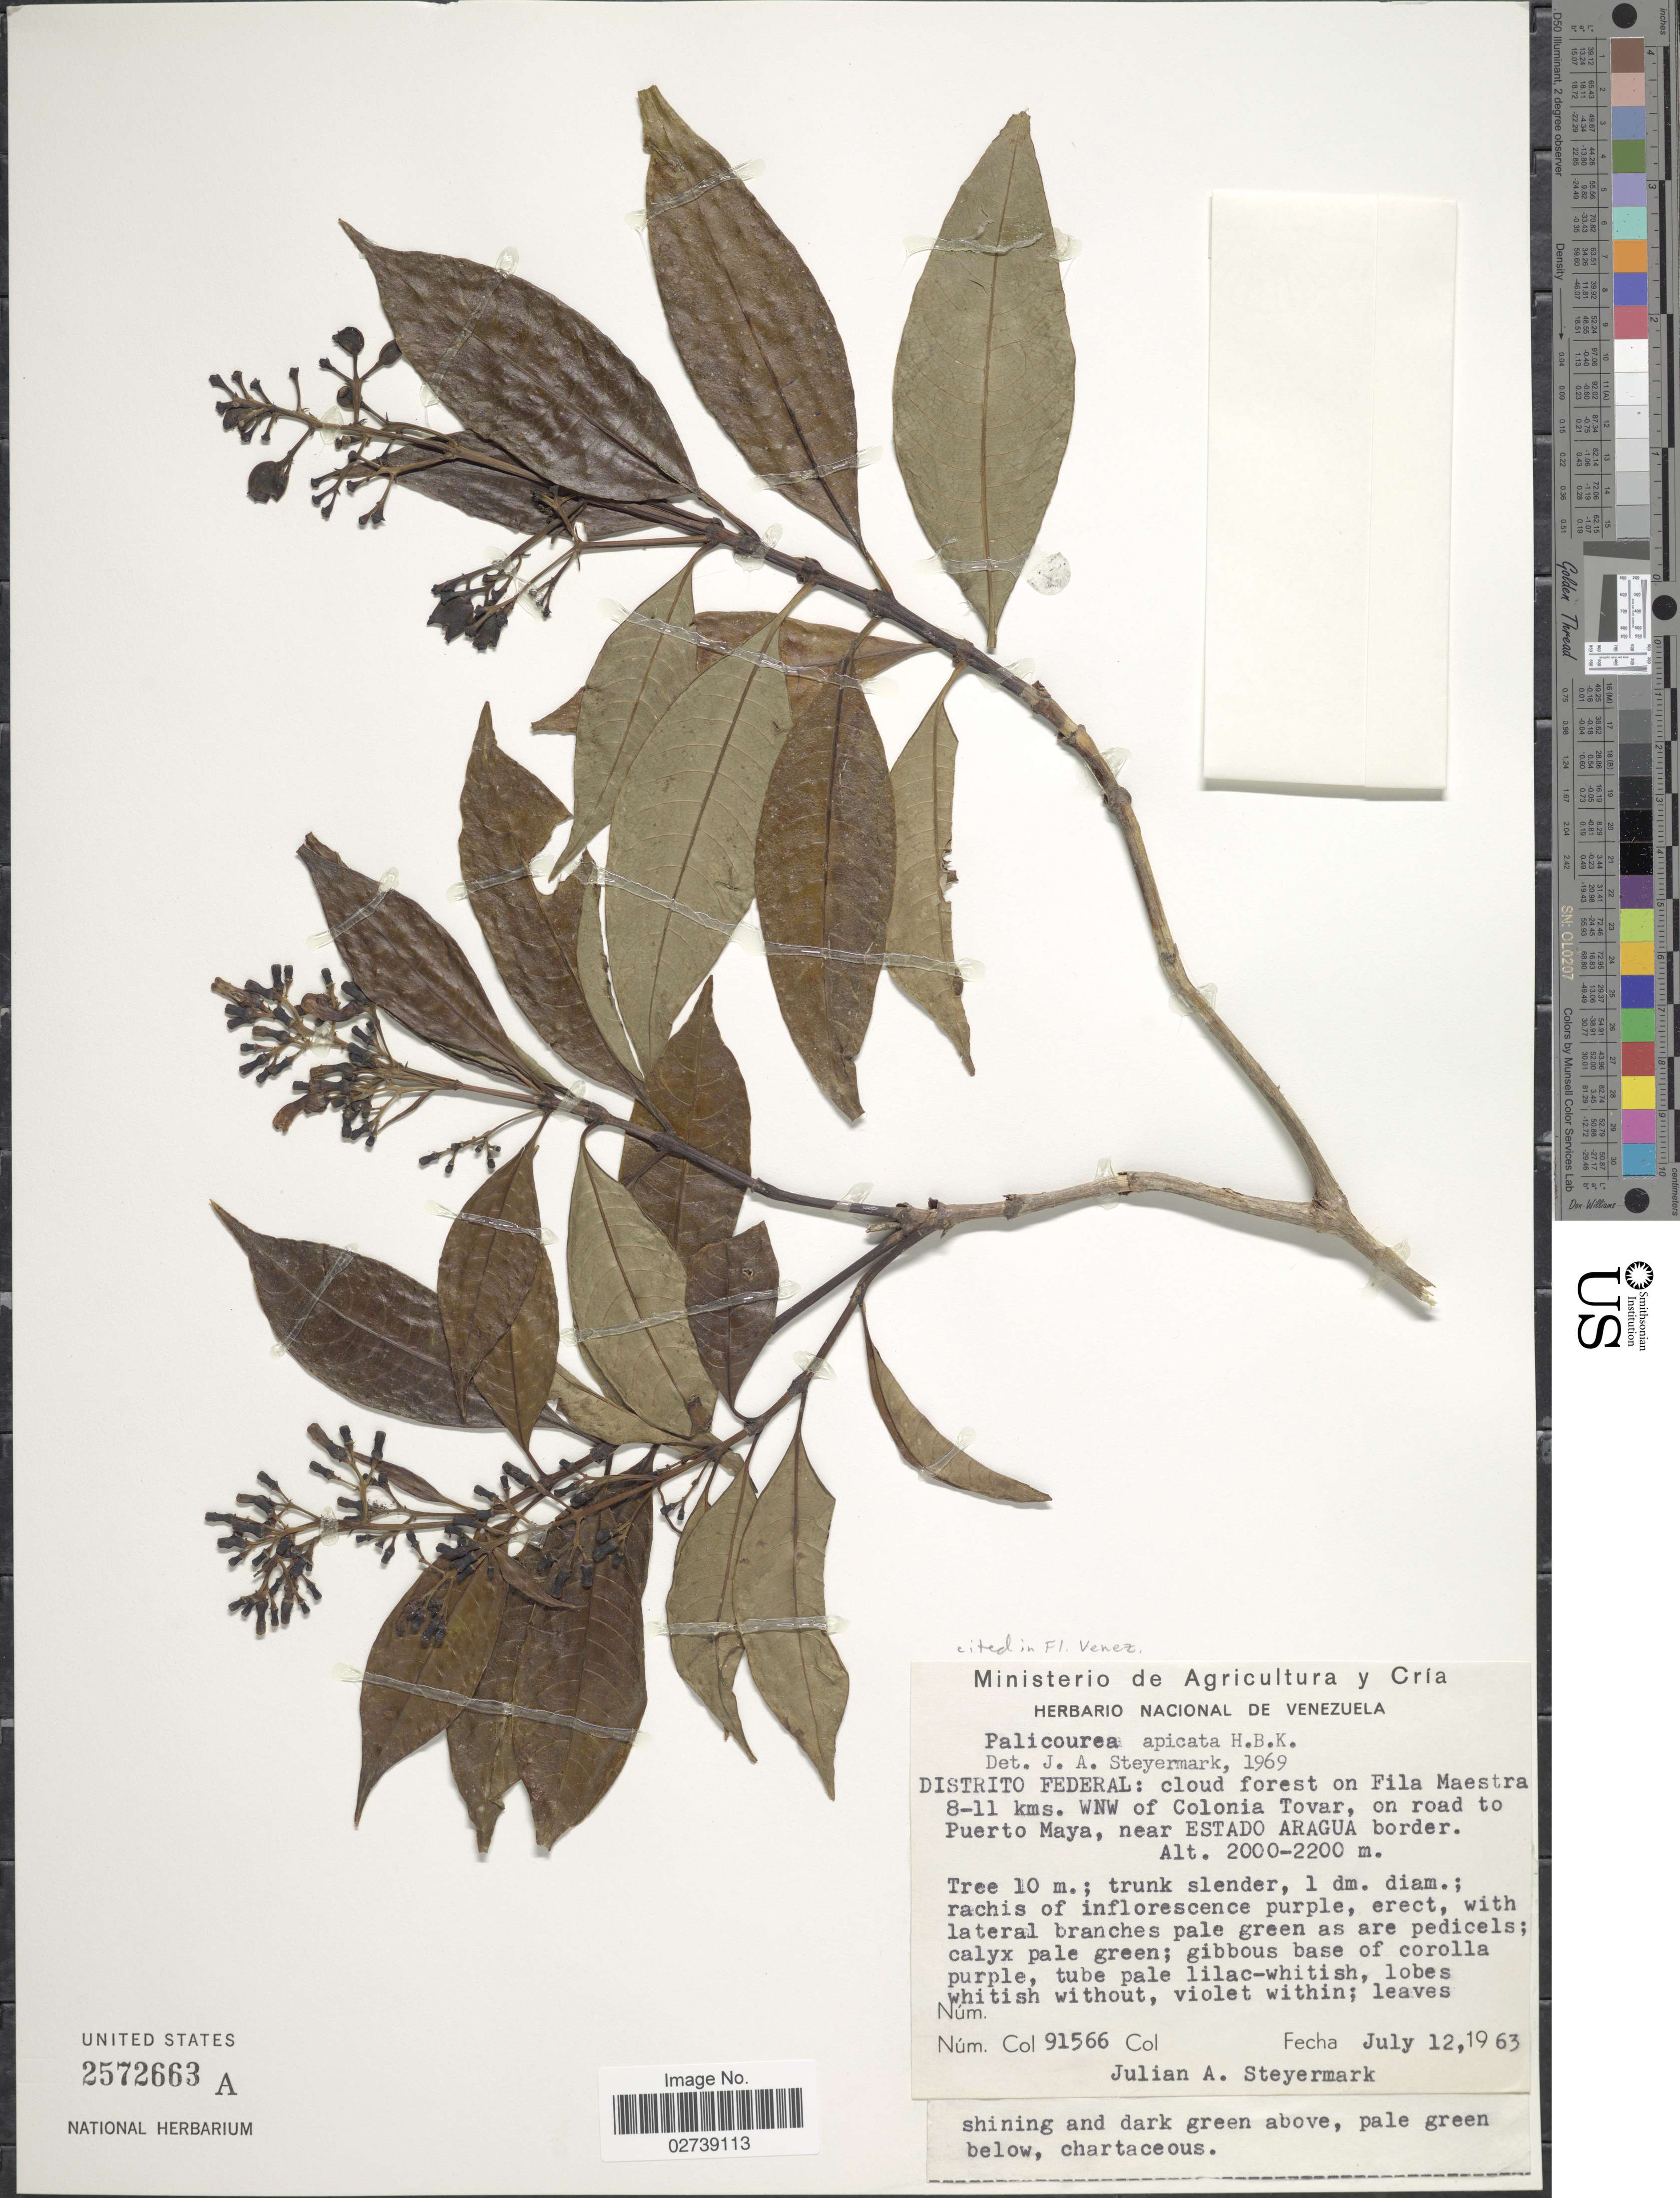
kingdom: Plantae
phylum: Tracheophyta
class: Magnoliopsida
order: Gentianales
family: Rubiaceae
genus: Palicourea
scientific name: Palicourea apicata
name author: Kunth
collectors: J. Steyermark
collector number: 91566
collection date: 1963-07-12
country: Venezuela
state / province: Aragua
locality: Distrito Federal: Cloud forest on Fila Maestra 8-11 kms. WNW of Colonia Tovar, on road to Puerto Maya, near Estado Aragua border.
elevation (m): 2000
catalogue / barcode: US 2572663A